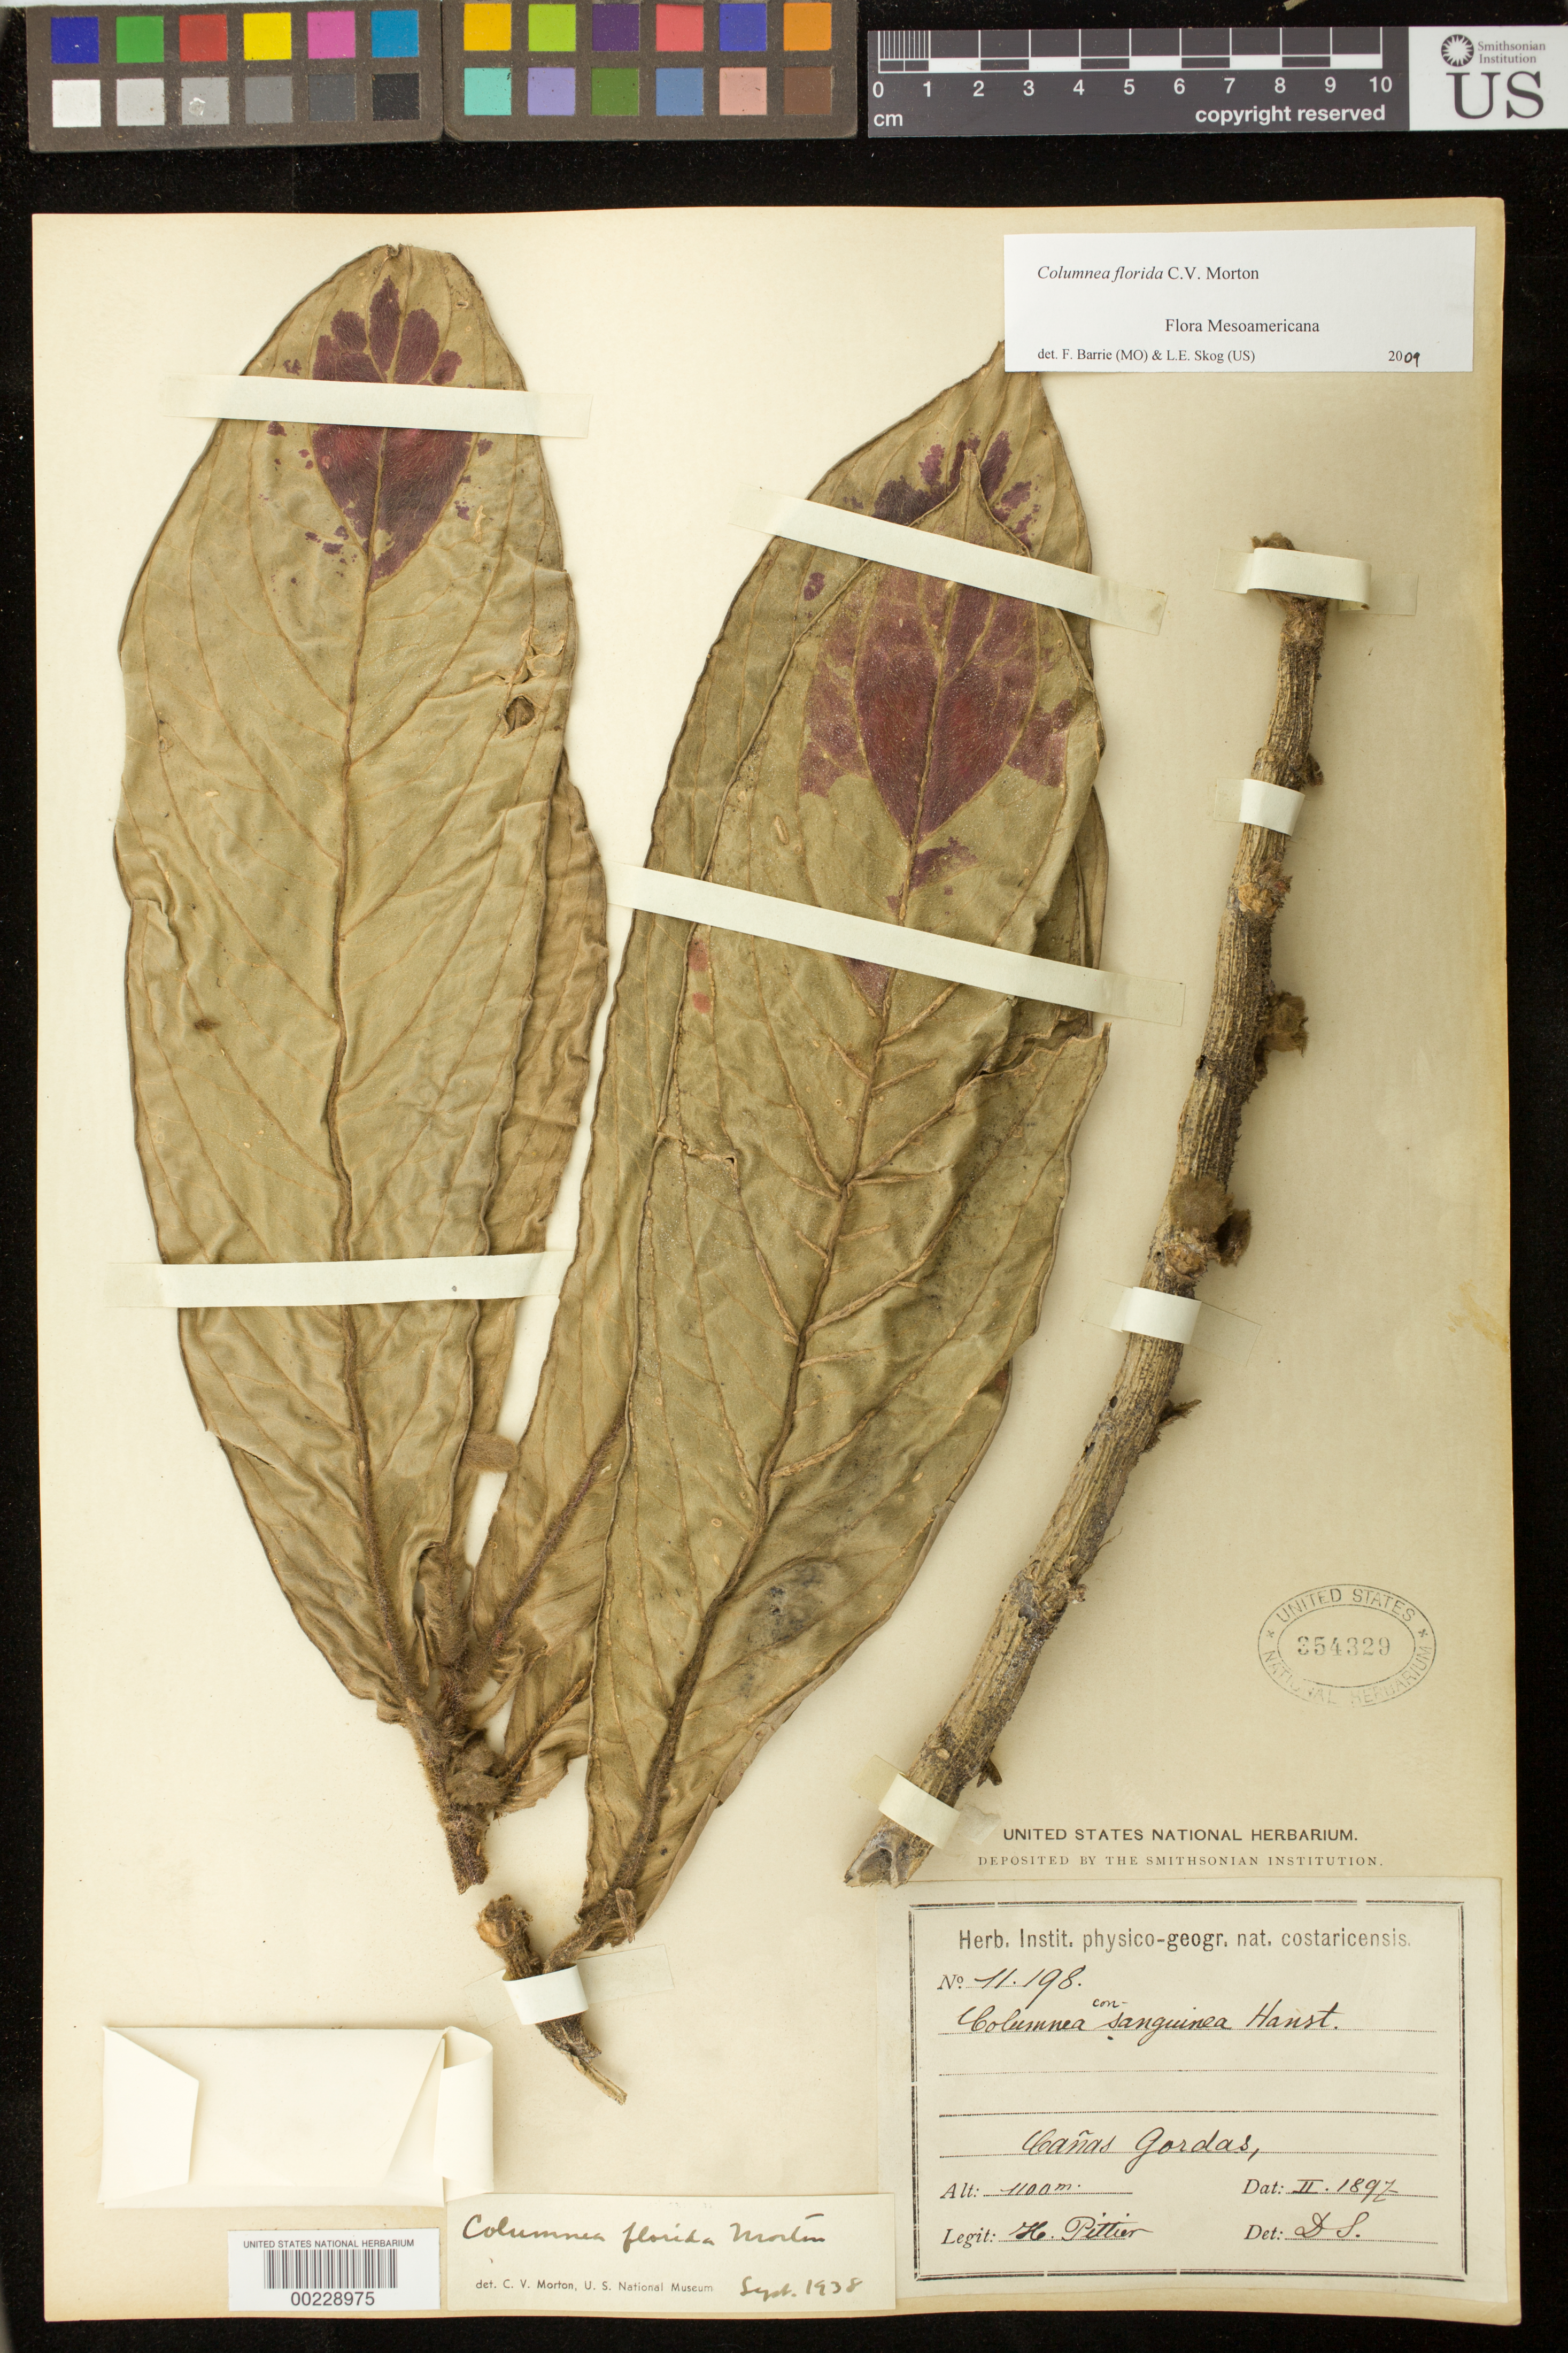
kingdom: Plantae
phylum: Tracheophyta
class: Magnoliopsida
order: Lamiales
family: Gesneriaceae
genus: Columnea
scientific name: Columnea florida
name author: C.V. Morton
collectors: H. F. Pittier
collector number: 11198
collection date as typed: Feb 1897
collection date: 1897-02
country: Costa Rica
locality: Canas Gordas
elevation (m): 1100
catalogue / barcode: US 354329